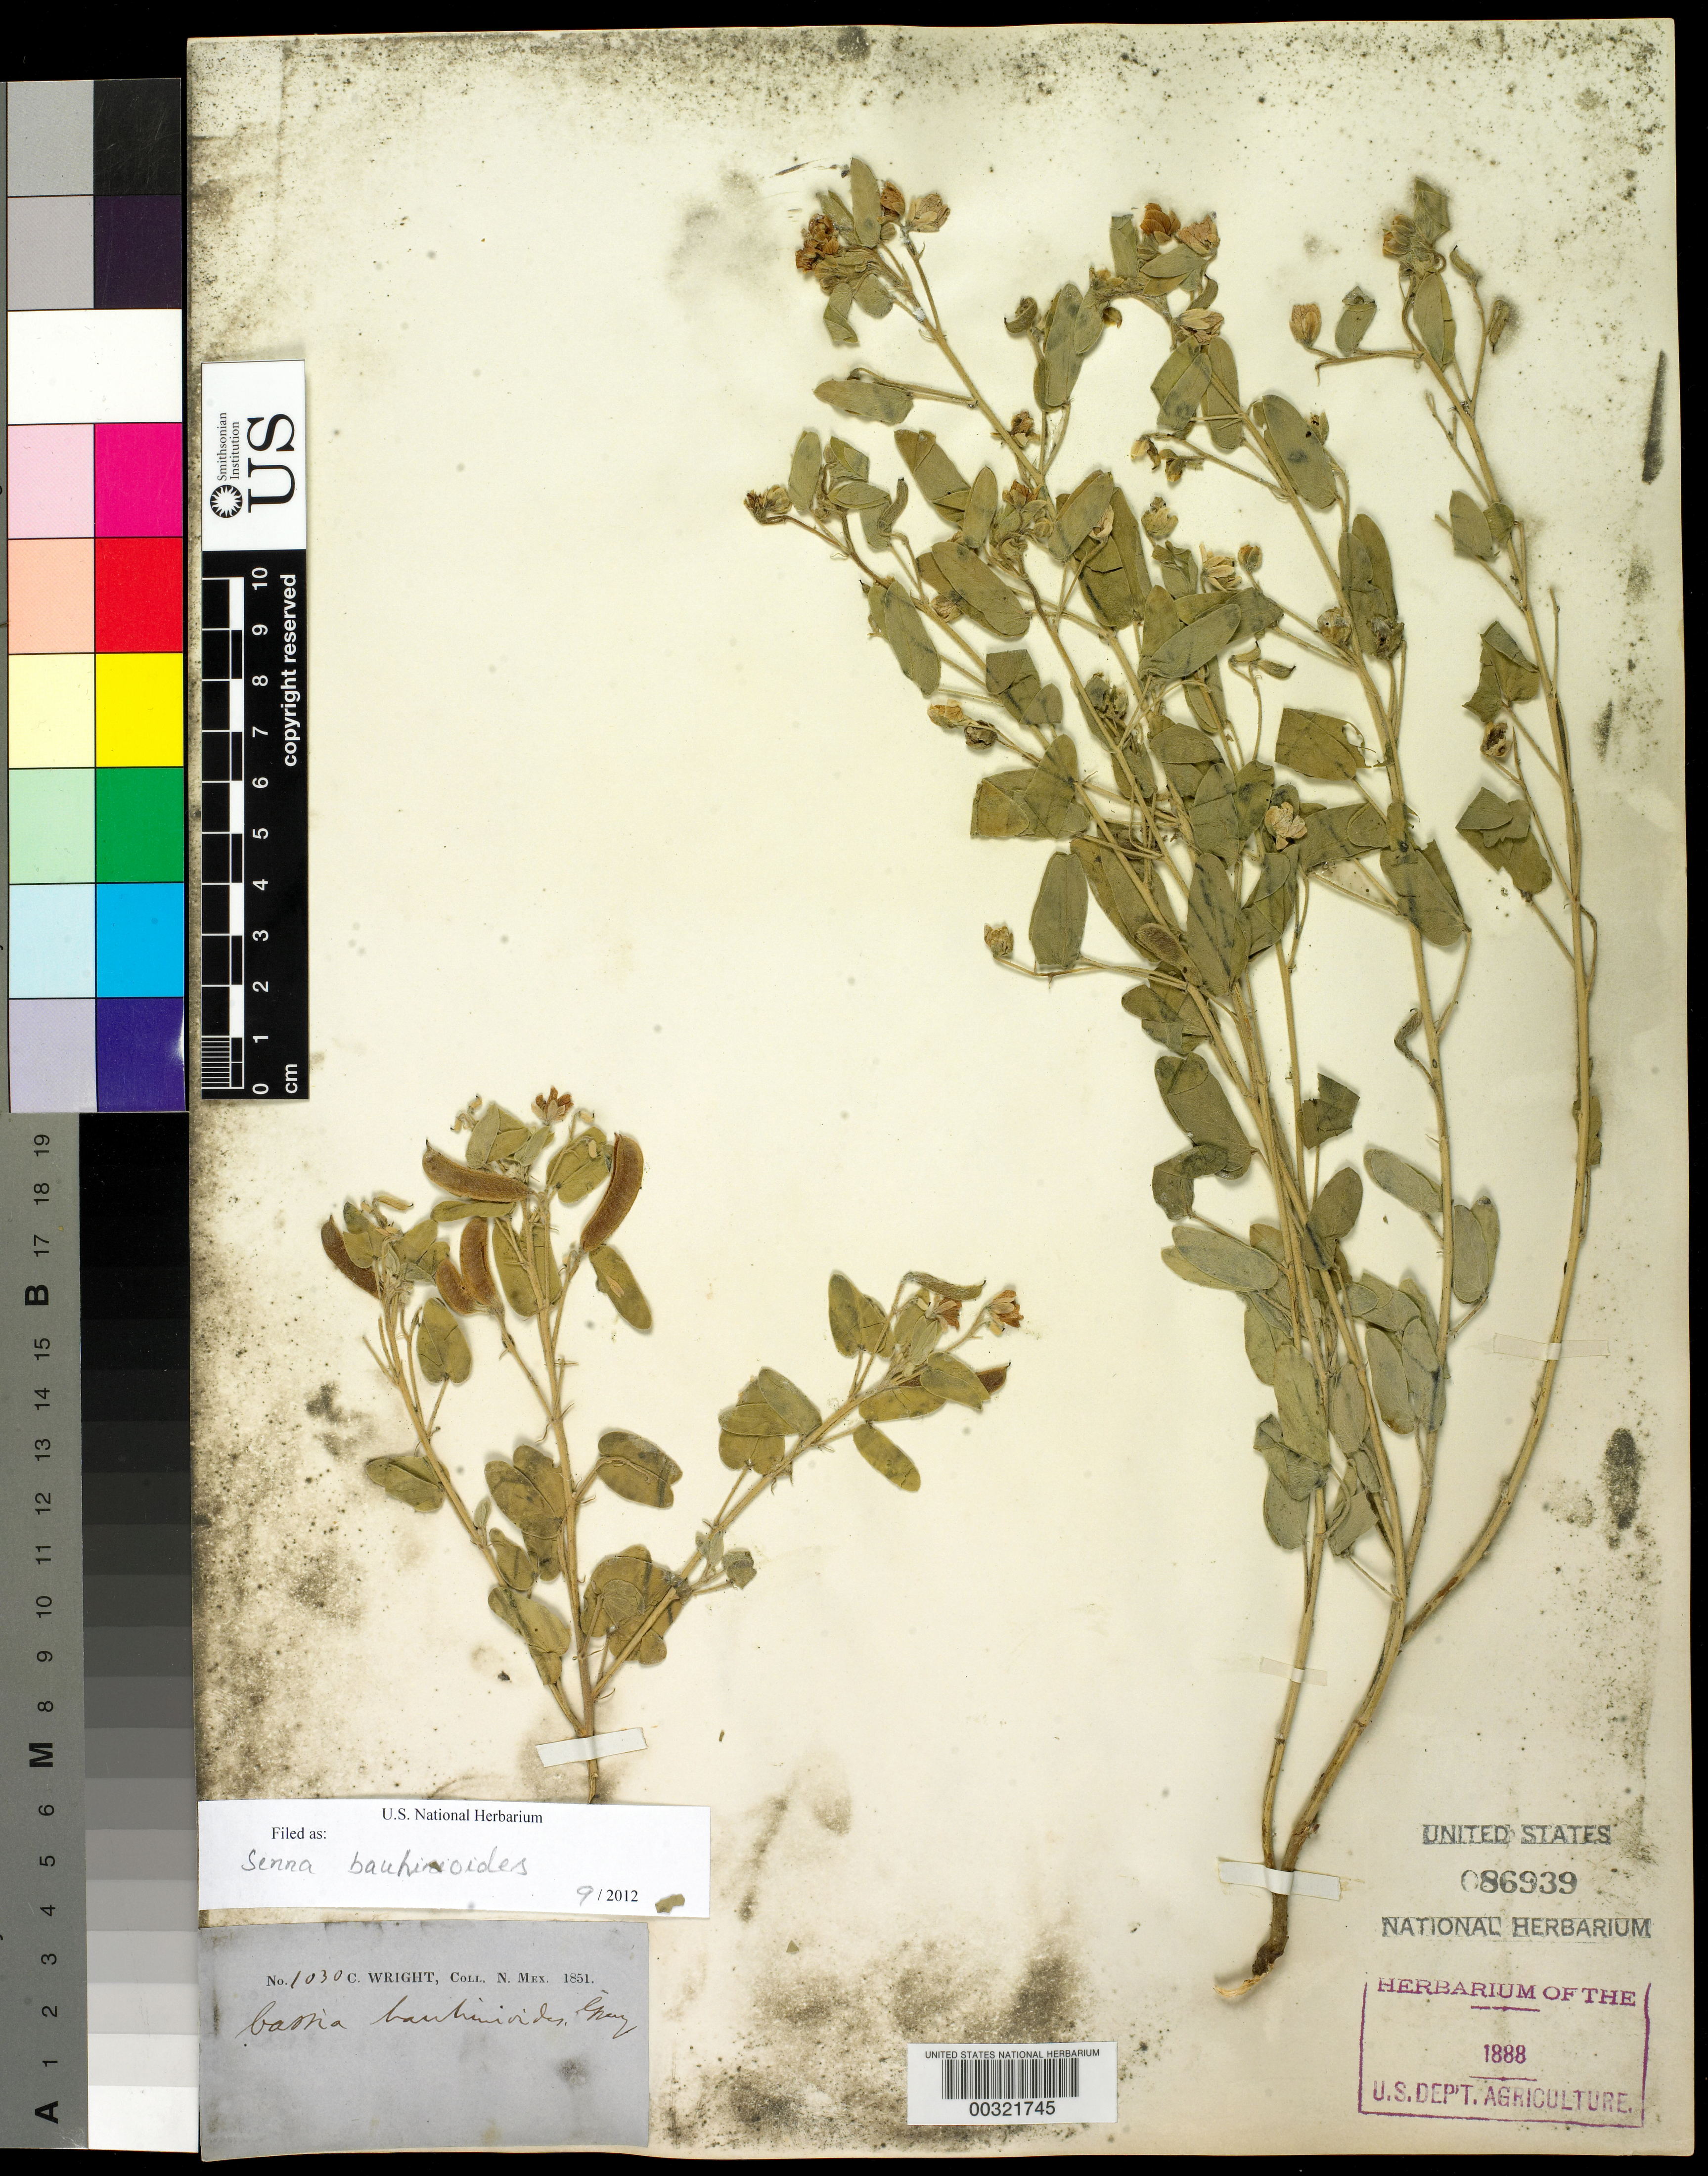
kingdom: Plantae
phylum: Tracheophyta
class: Magnoliopsida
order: Fabales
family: Fabaceae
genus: Senna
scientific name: Senna bauhinioides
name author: (A. Gray) H.S. Irwin & Barneby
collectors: C. Wright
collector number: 1030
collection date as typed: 1851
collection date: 1851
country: United States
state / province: New Mexico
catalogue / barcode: US 86939